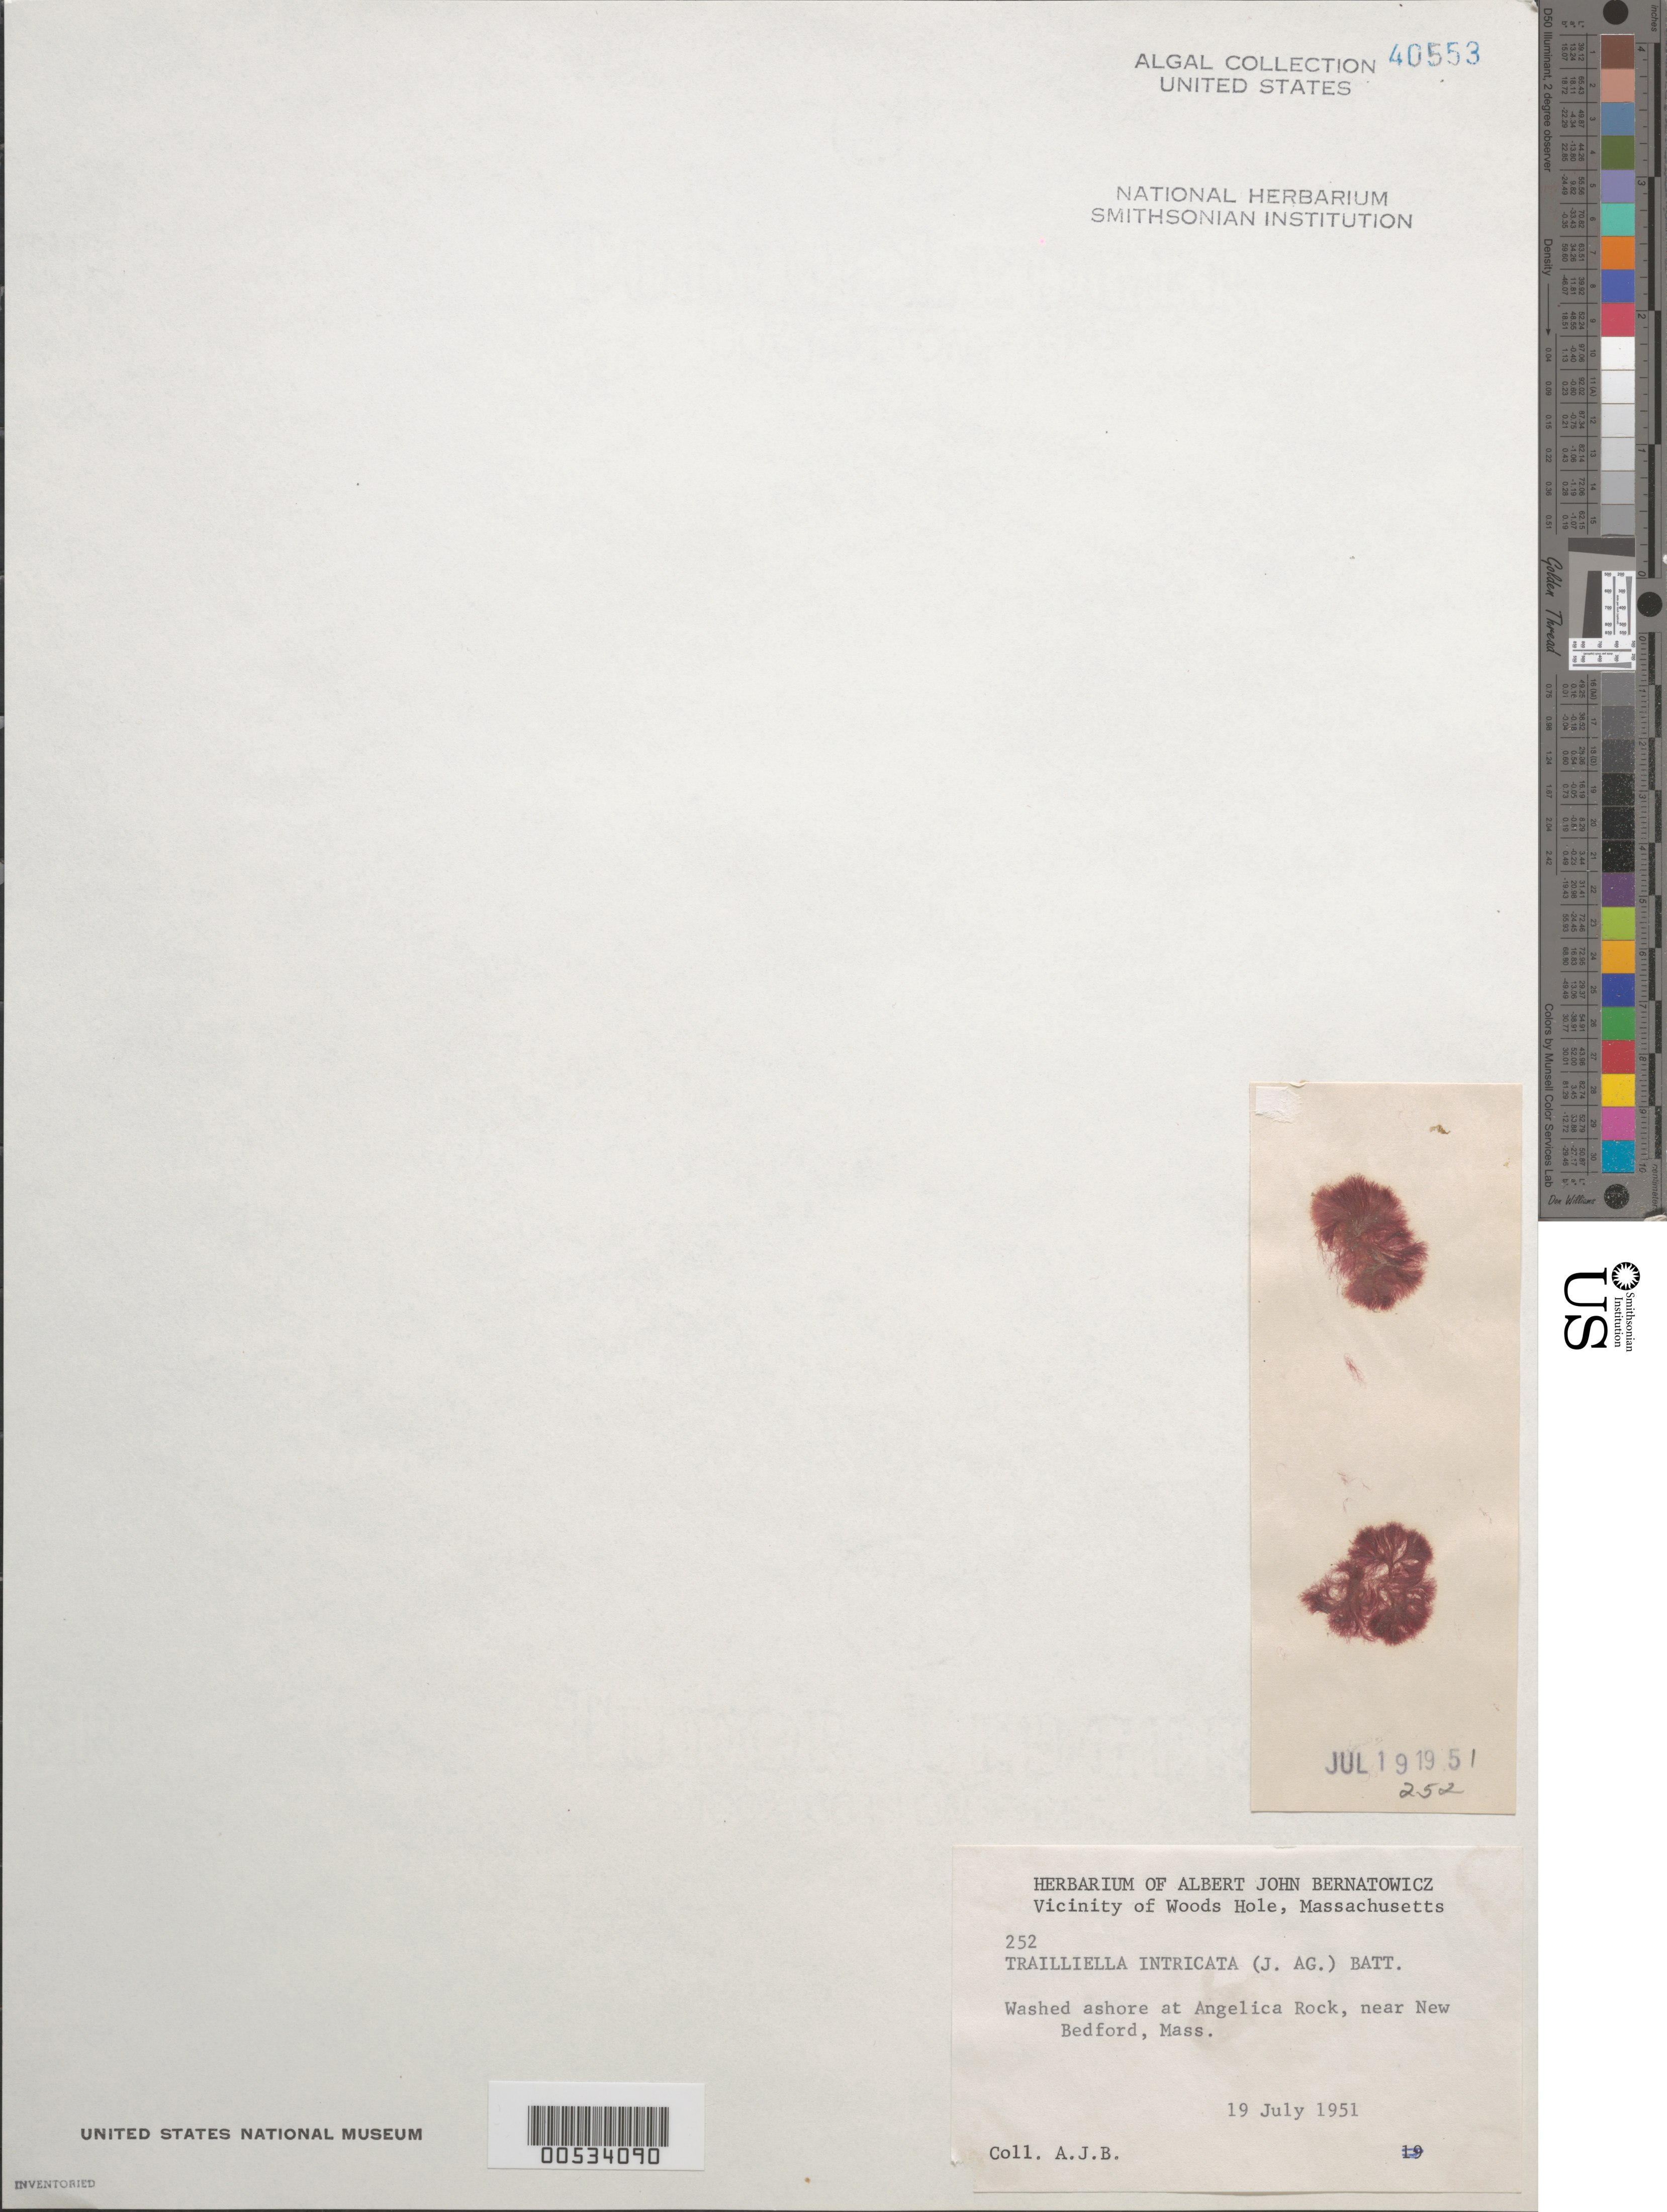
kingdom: Plantae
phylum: Rhodophyta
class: Florideophyceae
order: Bonnemaisoniales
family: Bonnemaisoniaceae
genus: Bonnemaisonia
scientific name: Bonnemaisonia hamifera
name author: P. Hariot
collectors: A. Bernatowicz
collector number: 252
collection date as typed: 19 Jul 1951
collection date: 1951-07-19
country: United States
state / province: Massachusetts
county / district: Bristol County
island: Angelica Rock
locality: Near New Bedford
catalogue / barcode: US 40553